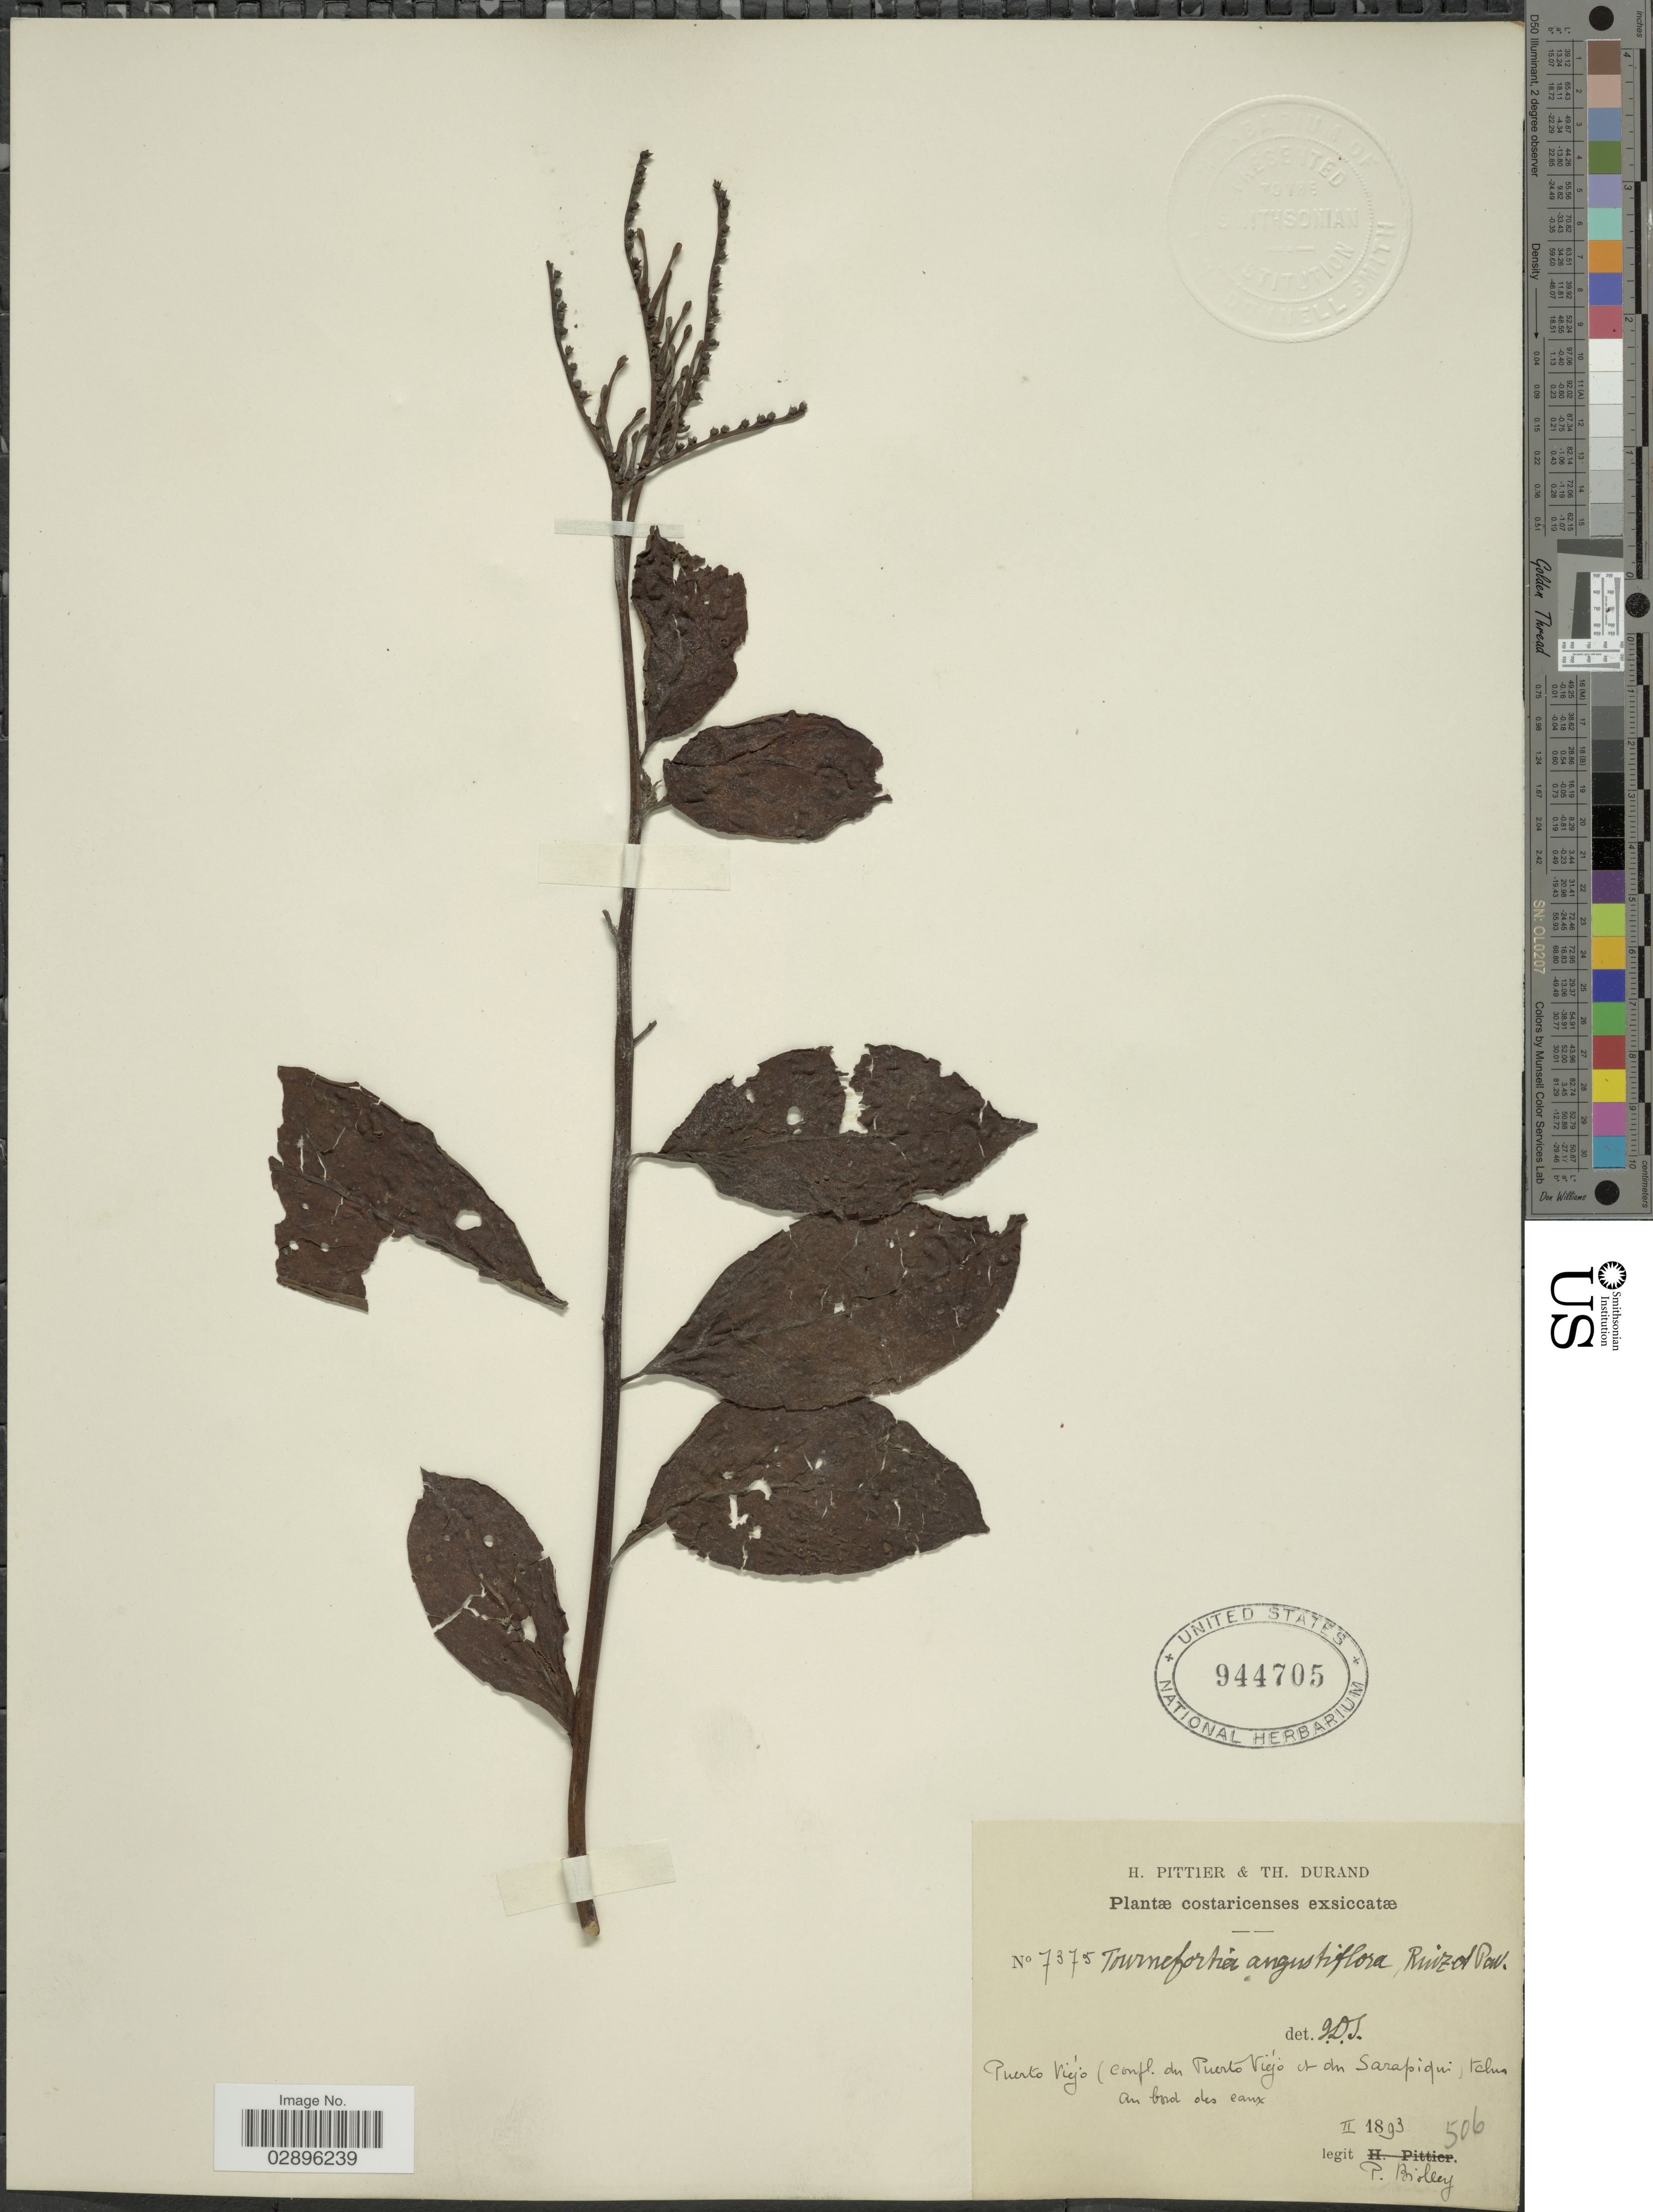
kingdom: Plantae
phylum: Tracheophyta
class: Magnoliopsida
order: Boraginales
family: Heliotropiaceae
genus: Tournefortia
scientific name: Tournefortia angustiflora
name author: Ruiz & Pav.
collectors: P. Biolley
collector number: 7375/506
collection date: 1893-02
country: Costa Rica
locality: Puerto Viéjo (confl. du Puerto Viéjo et du Sarapiquí), talus au bord des eaux.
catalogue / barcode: US 944705